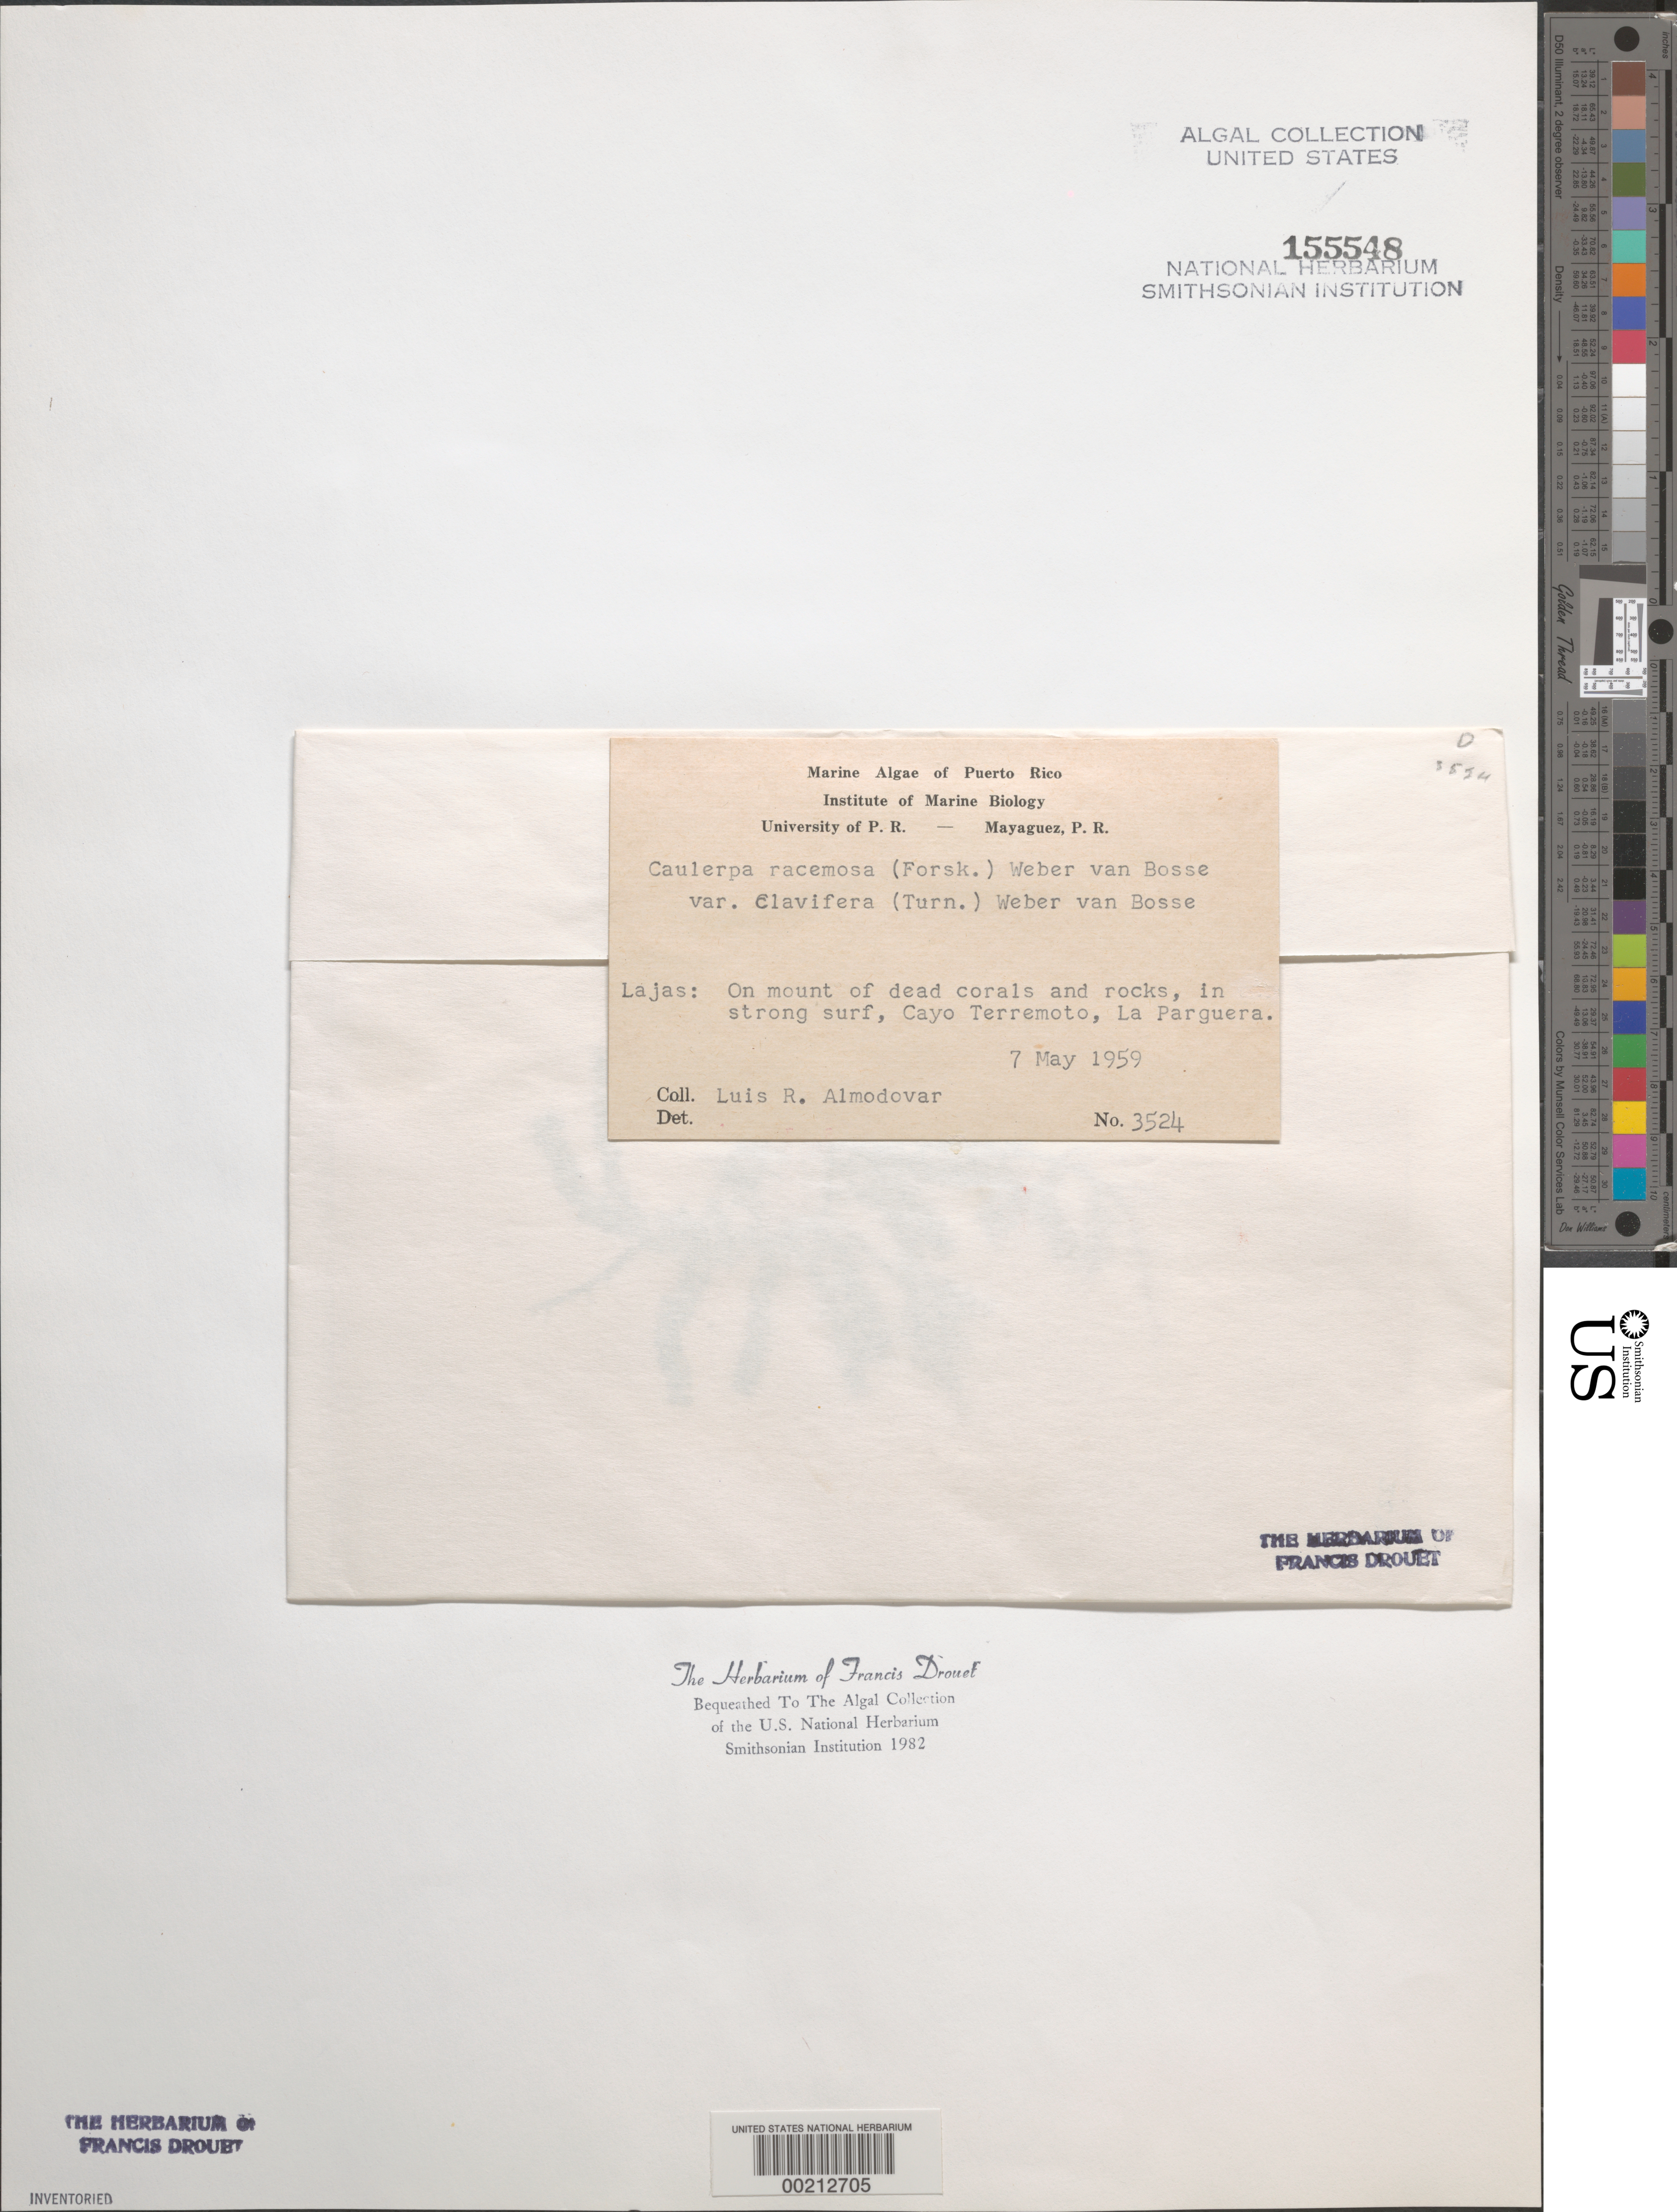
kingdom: Plantae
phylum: Chlorophyta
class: Ulvophyceae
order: Bryopsidales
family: Caulerpaceae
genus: Caulerpa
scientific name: Caulerpa racemosa var. clavifera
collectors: L. Almodovar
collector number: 3524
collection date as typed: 07 May 1959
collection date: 1959-05-07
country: Puerto Rico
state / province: Lajas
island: Cayo Terremoto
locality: La Parguera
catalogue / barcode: US 155548